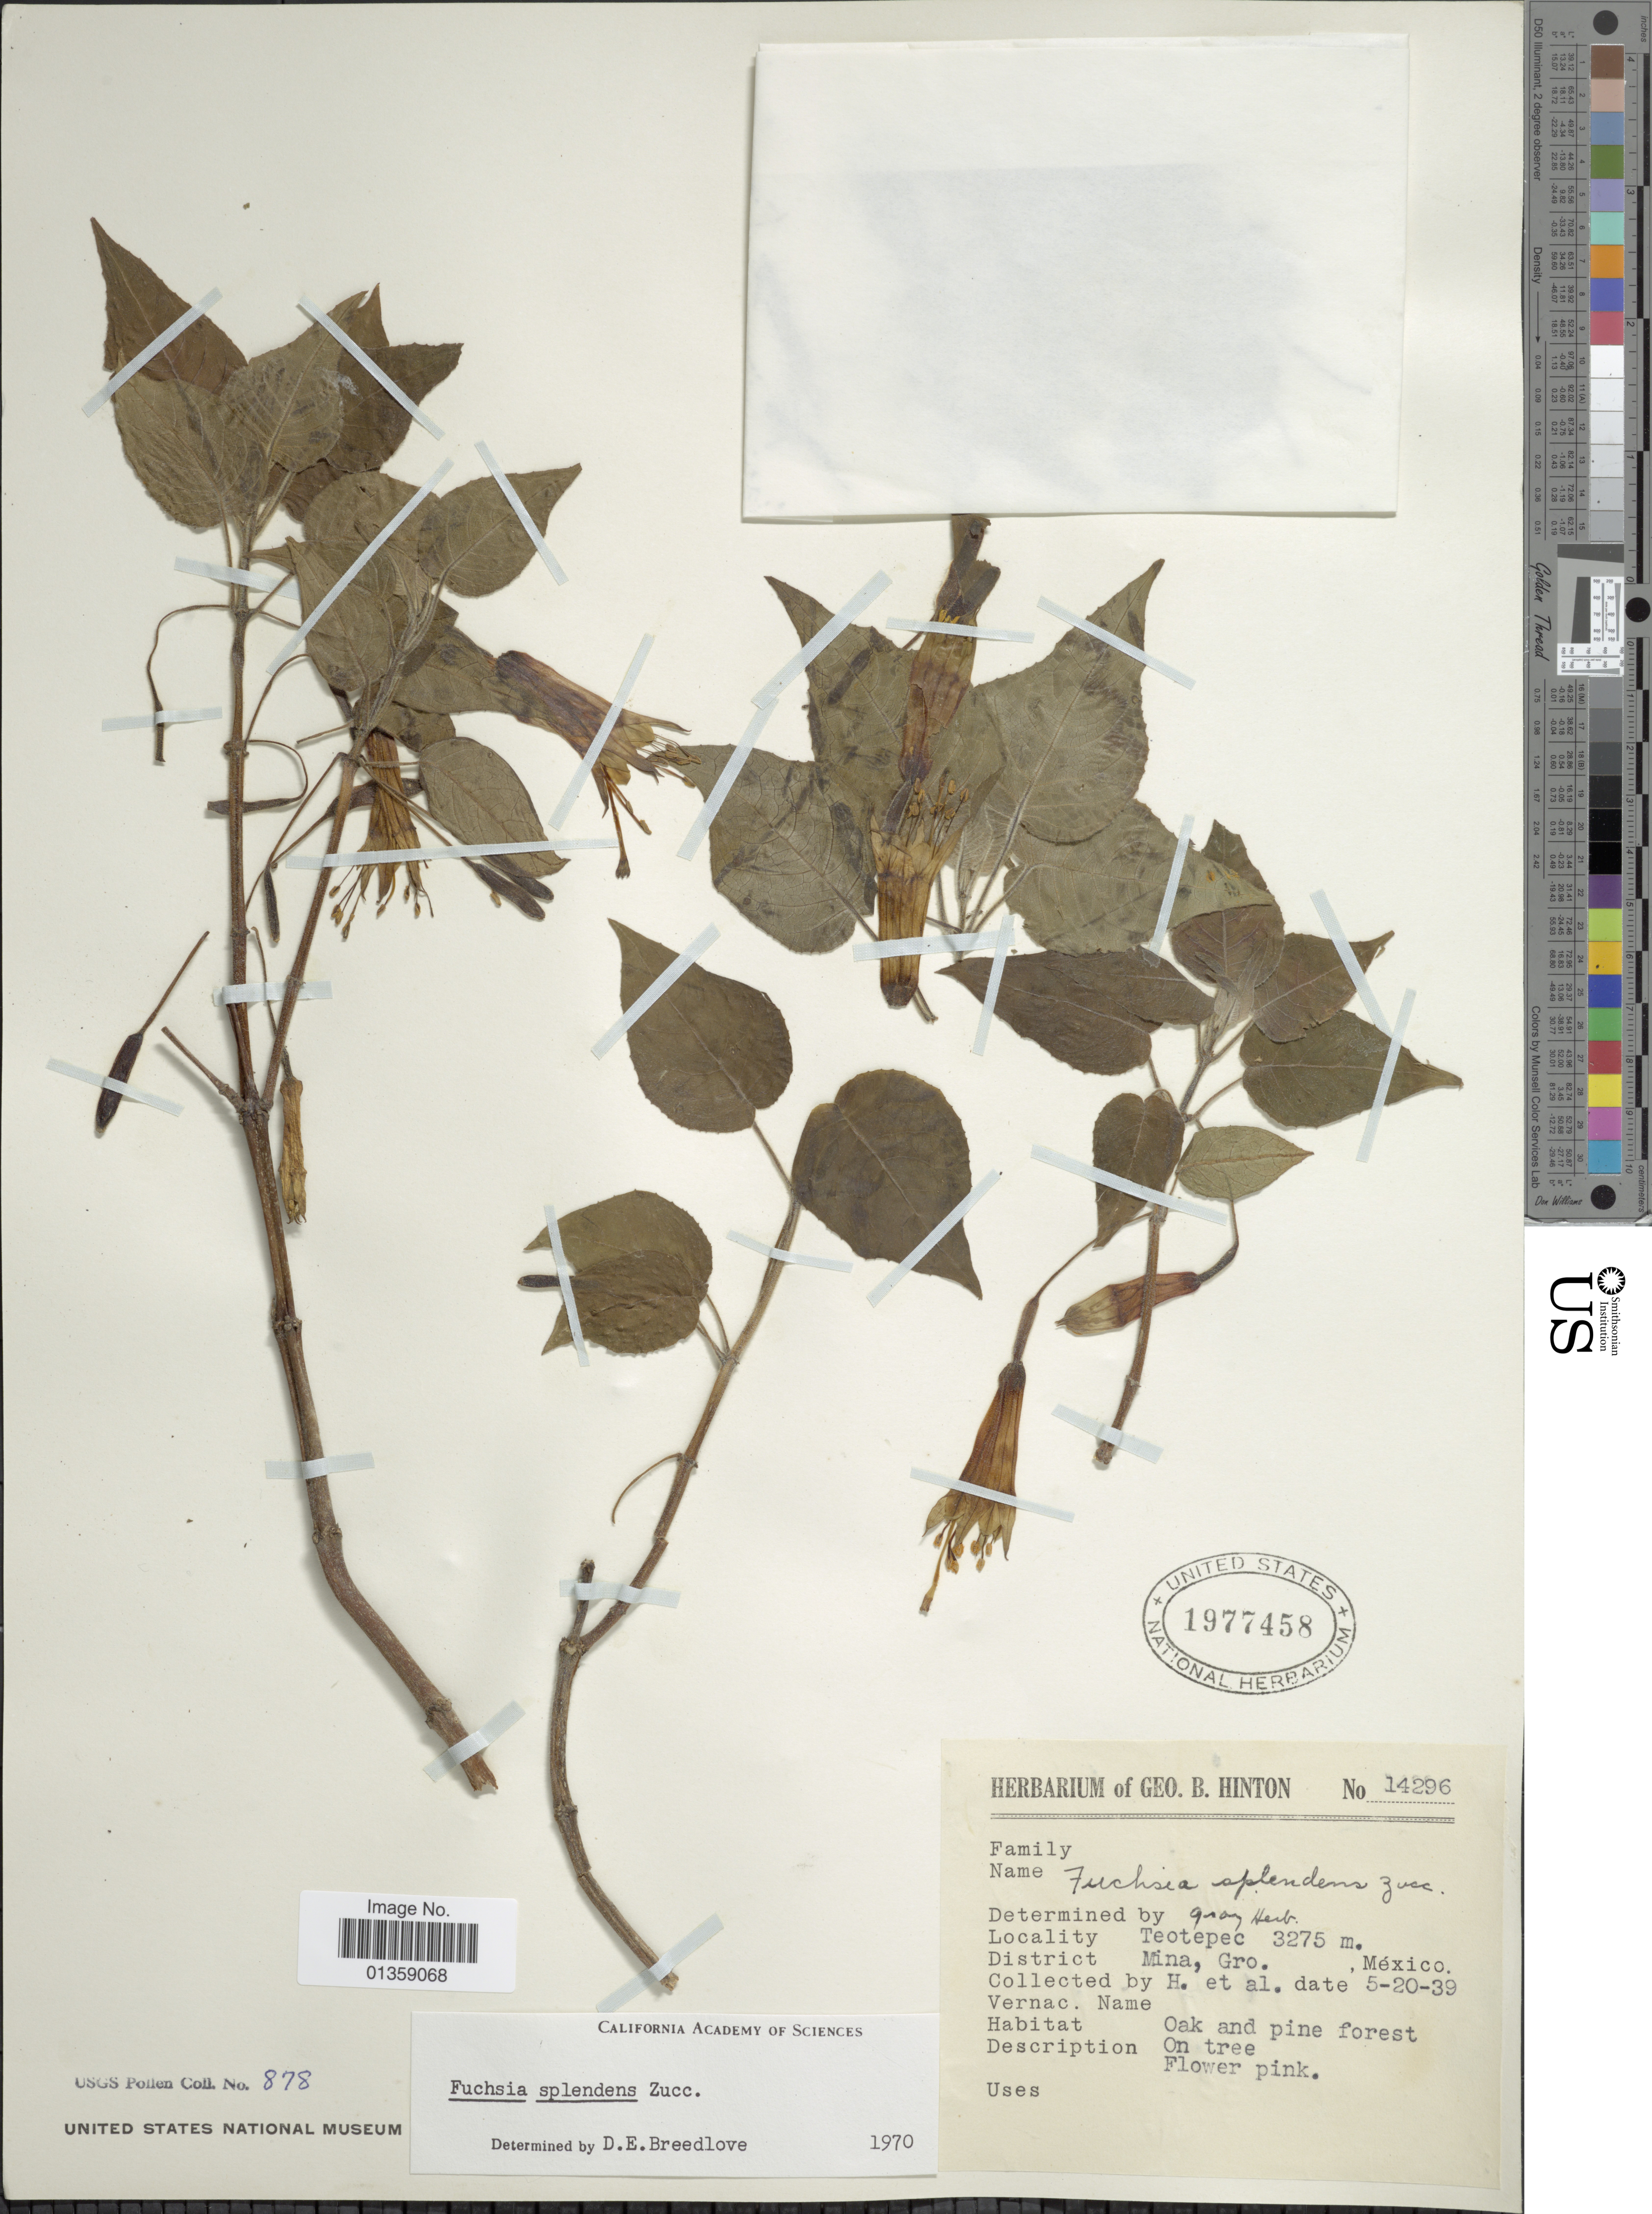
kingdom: Plantae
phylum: Tracheophyta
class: Magnoliopsida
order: Myrtales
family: Onagraceae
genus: Fuchsia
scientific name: Fuchsia splendens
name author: Zucc.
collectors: G. B. Hinton & et al.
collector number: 14296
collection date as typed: Transcribed d/m/y: 20/5/39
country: Mexico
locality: Teotepec, District Mina, Gro.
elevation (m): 3275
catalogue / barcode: US 1977458